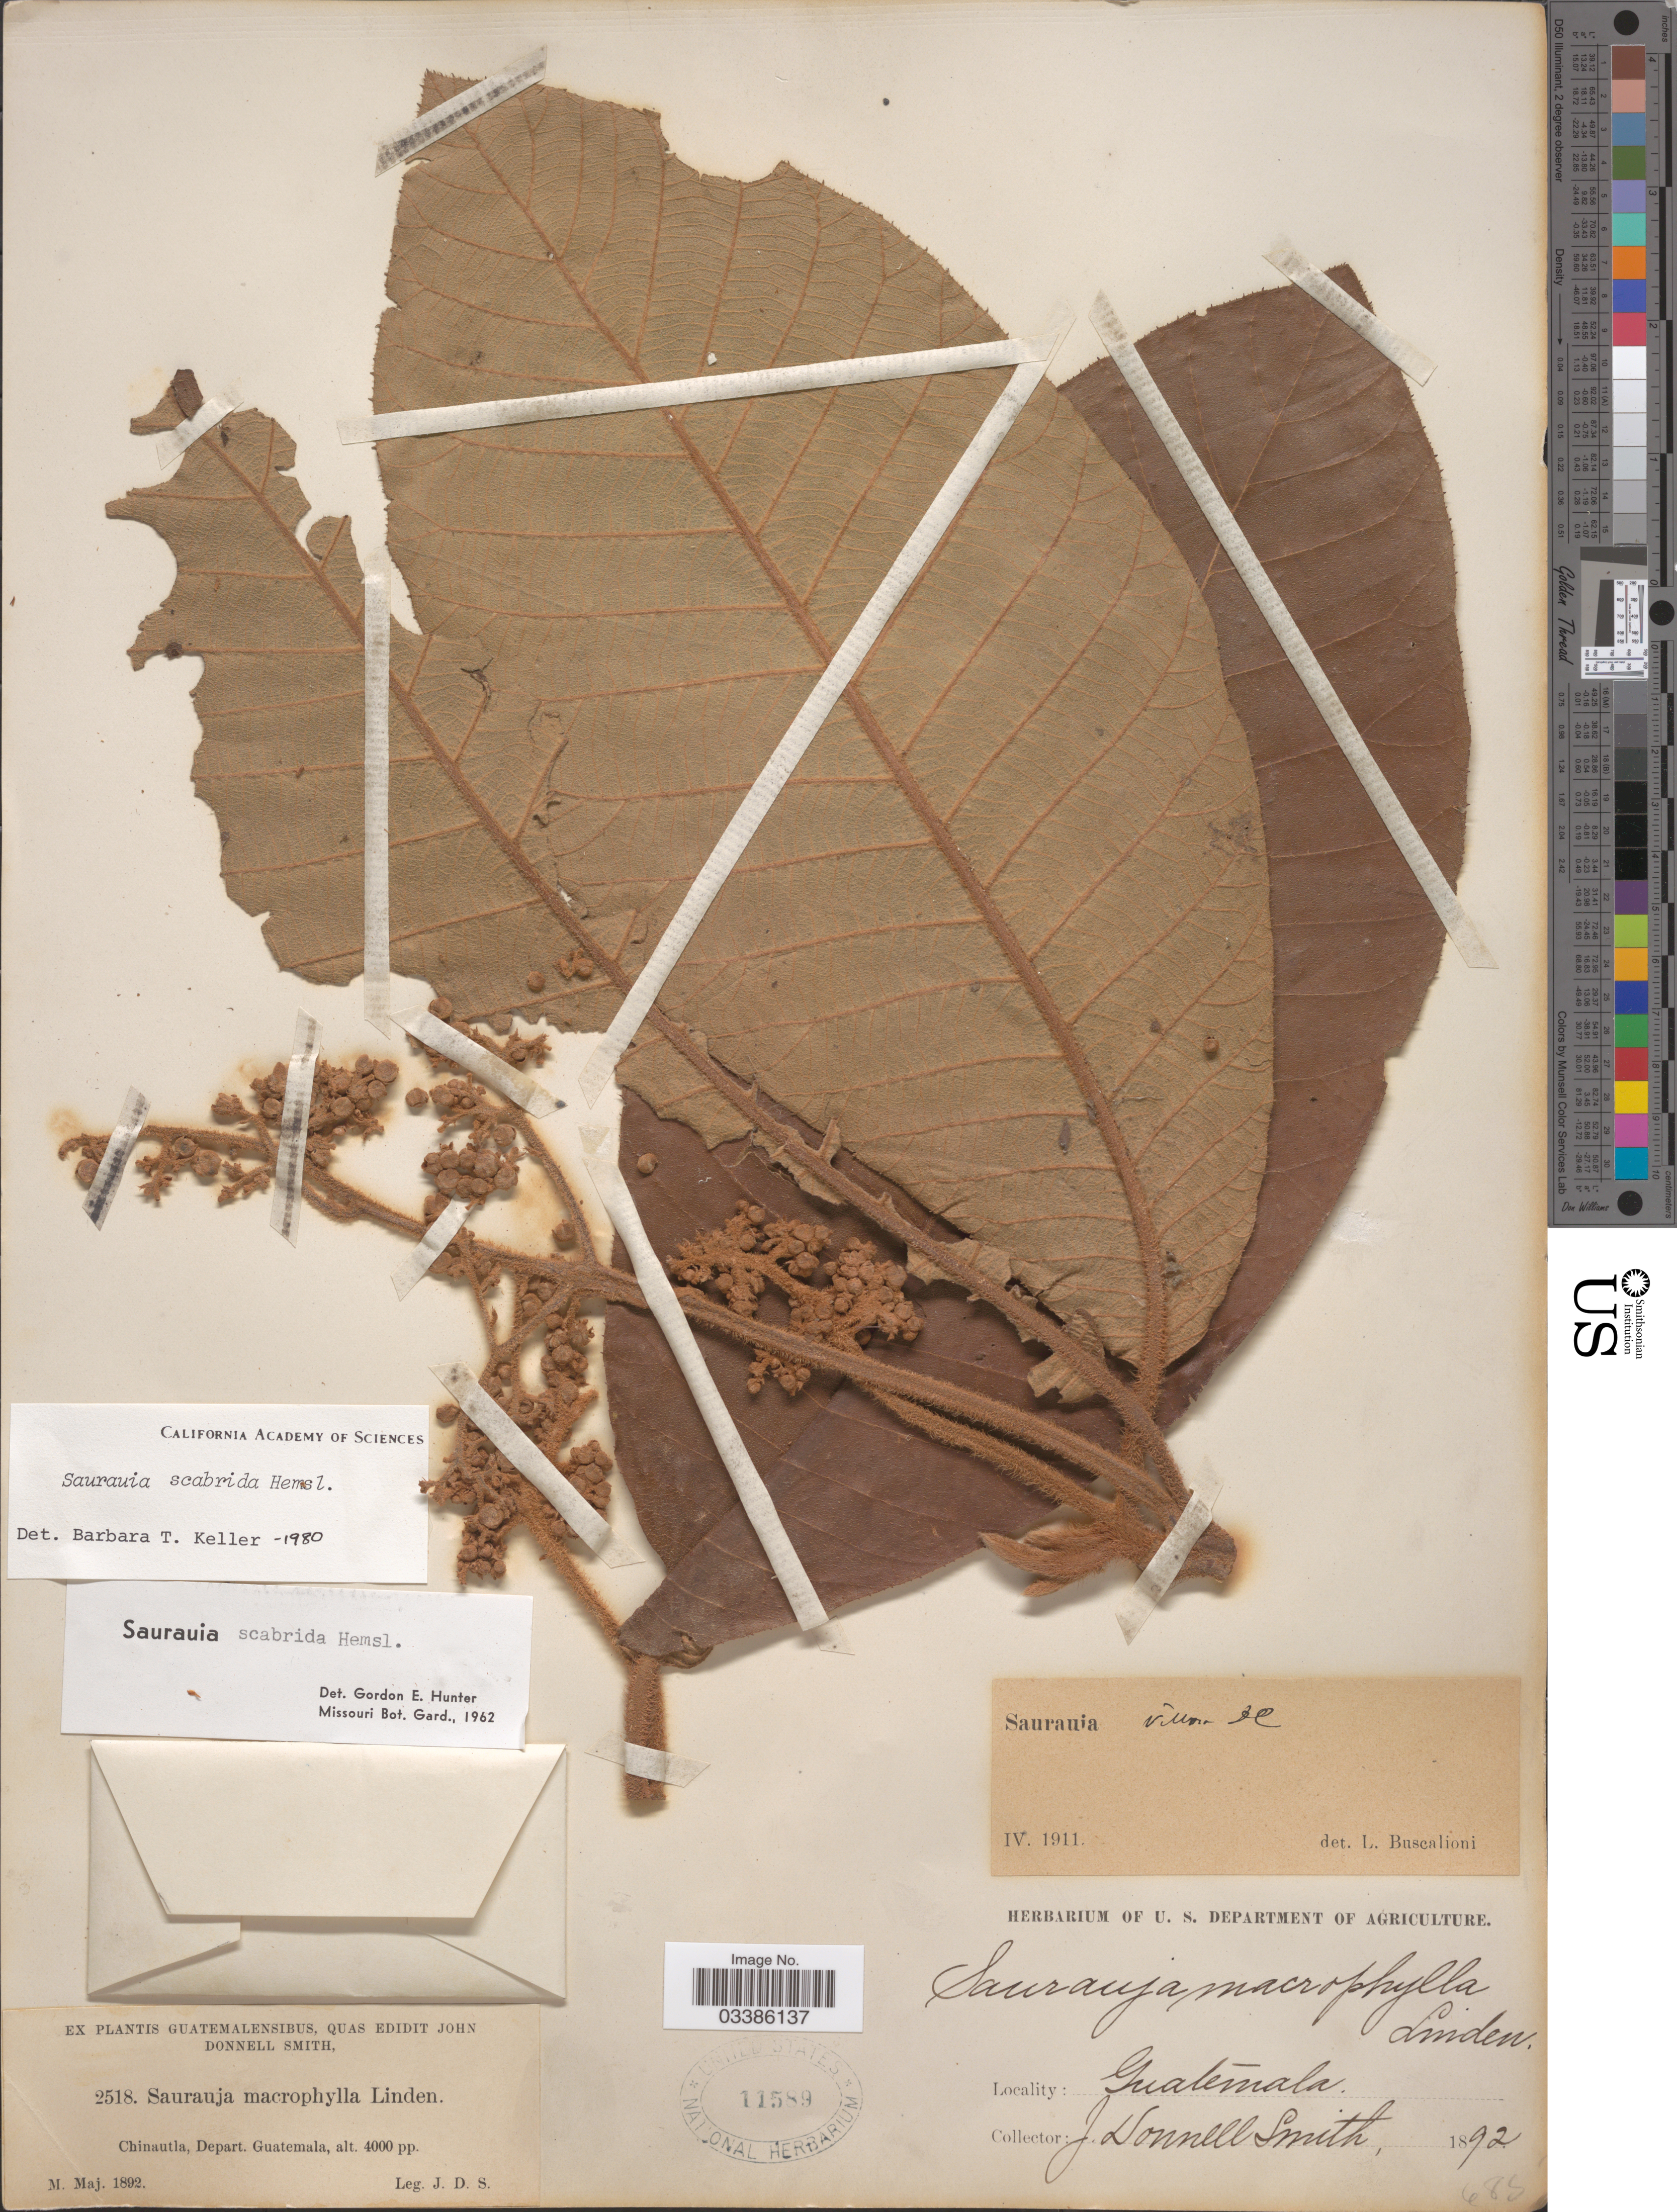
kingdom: Plantae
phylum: Tracheophyta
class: Magnoliopsida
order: Ericales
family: Actinidiaceae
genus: Saurauia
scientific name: Saurauia scabrida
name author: Hemsl.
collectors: J. Donnell Smith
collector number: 2518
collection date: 1892-05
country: Guatemala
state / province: Guatemala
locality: Chinautla, Depart. Guatemala.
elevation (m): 1219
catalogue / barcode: US 11589